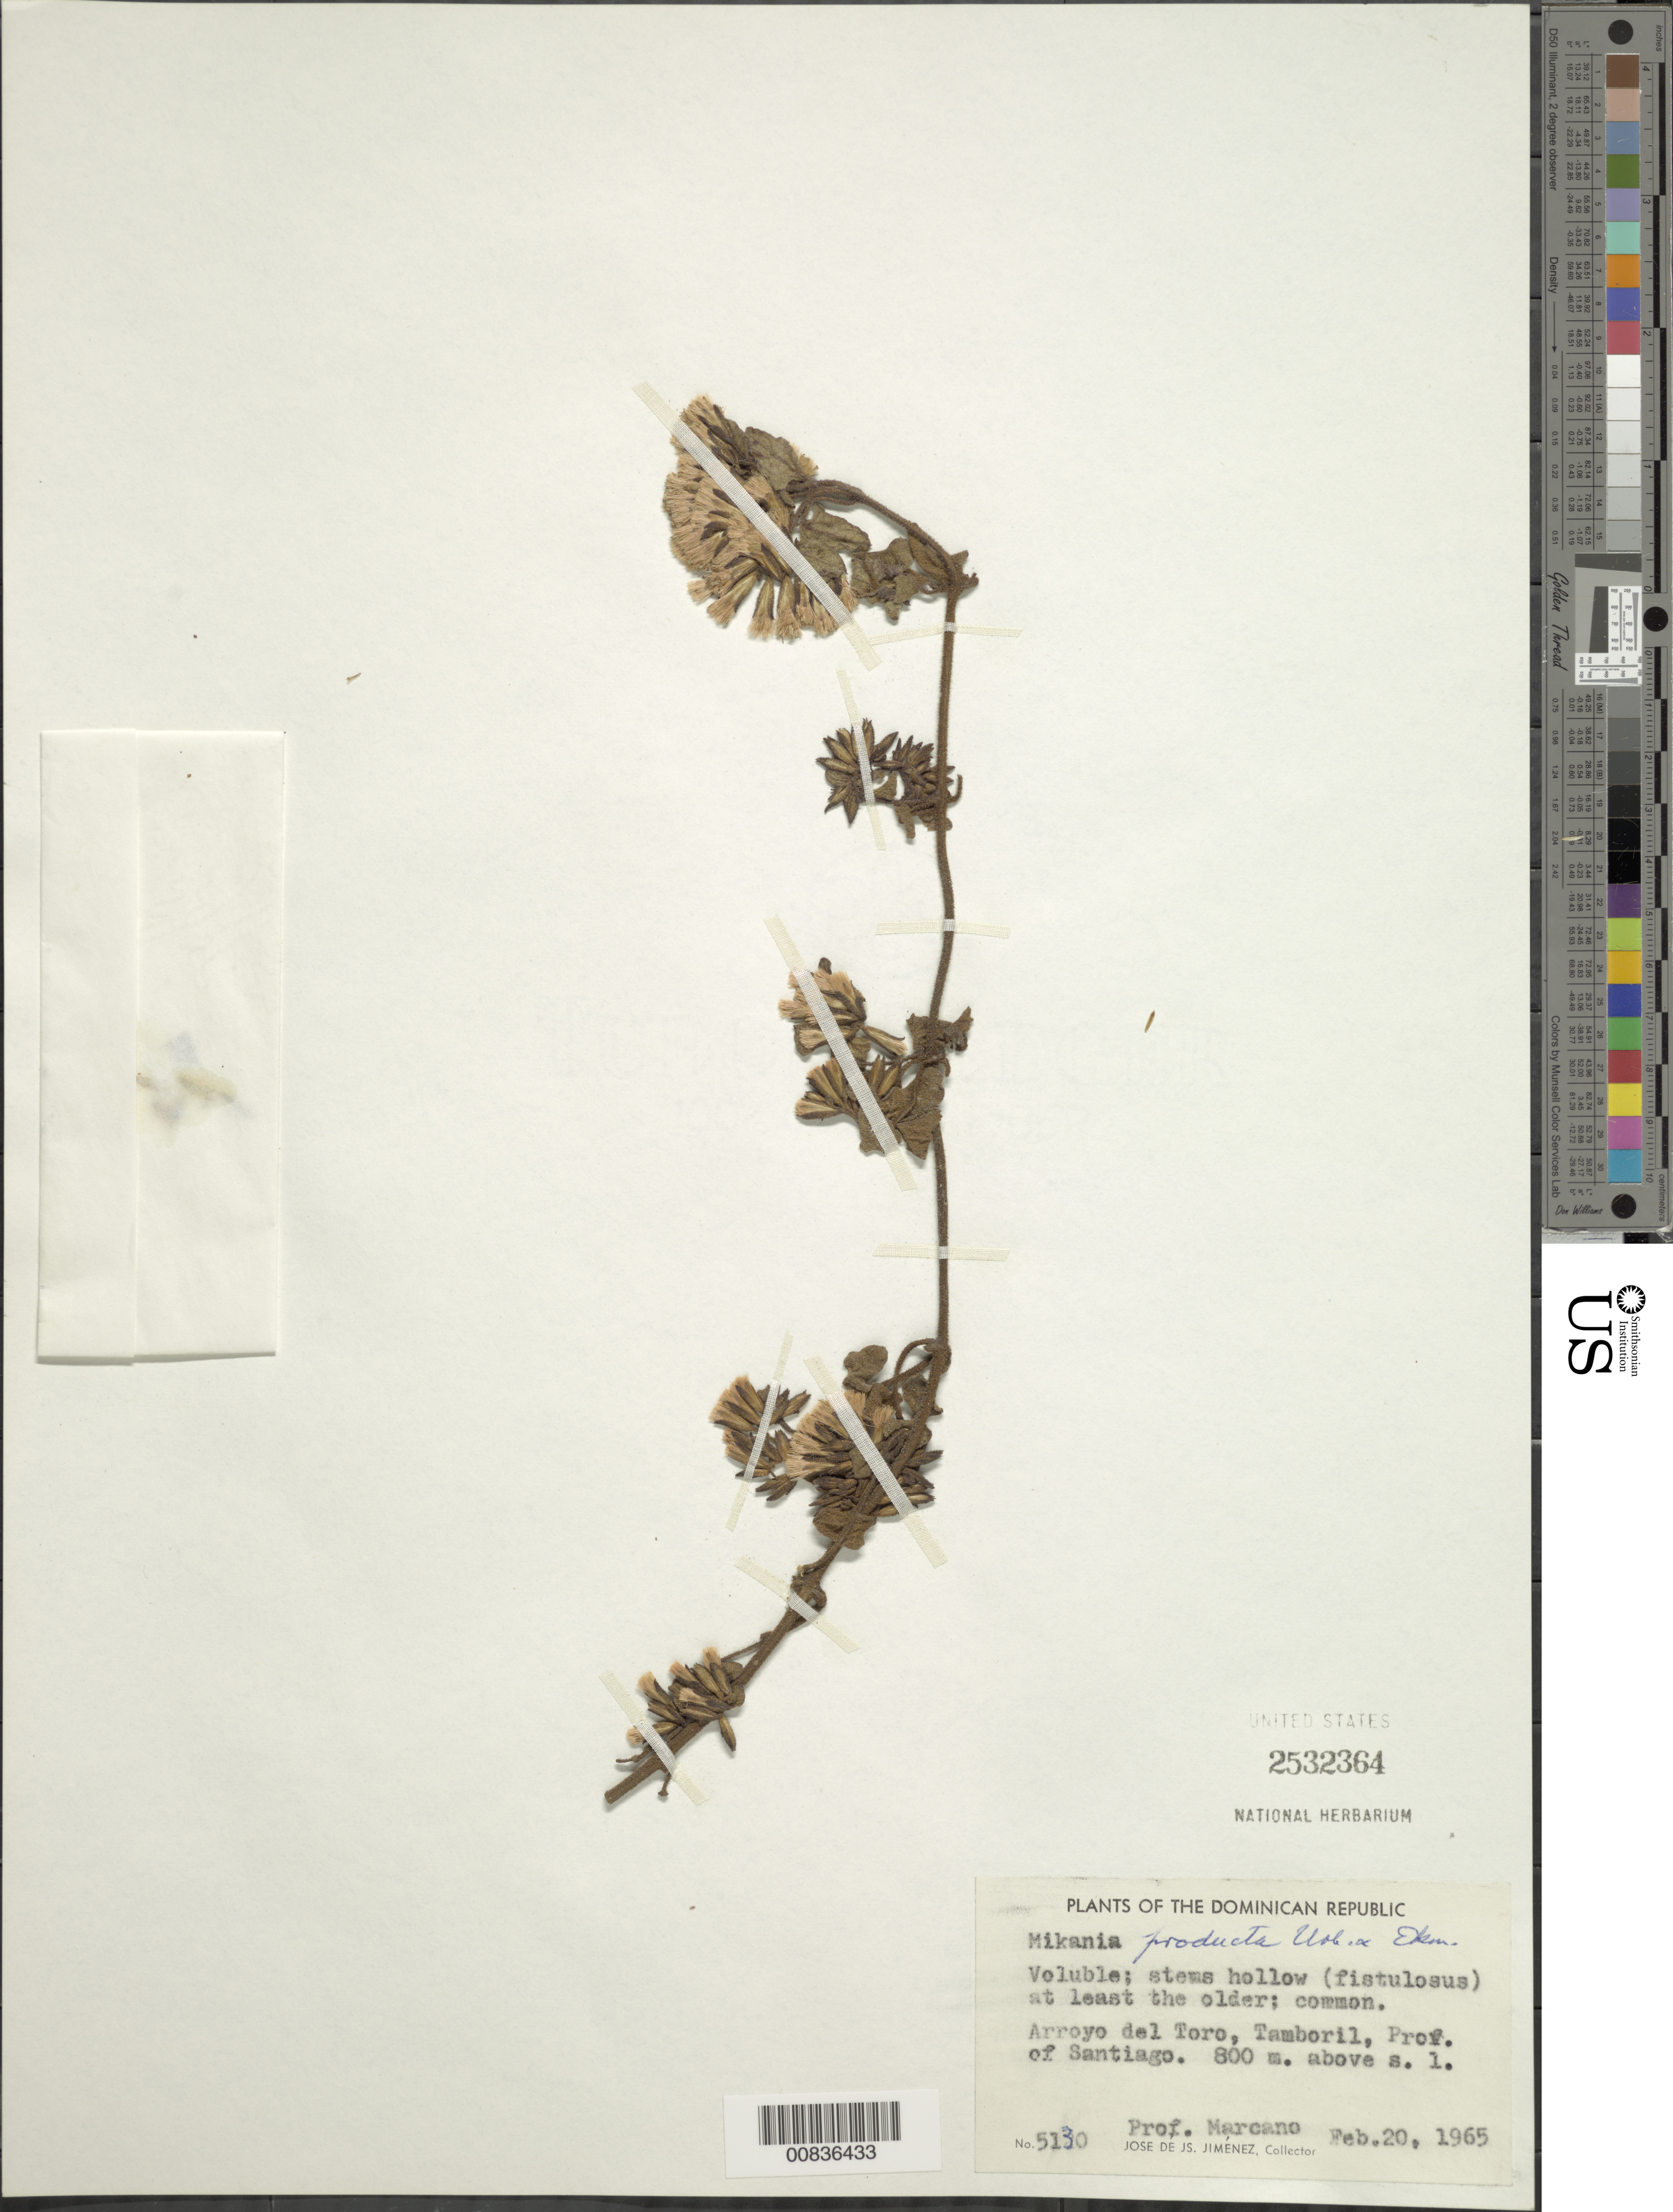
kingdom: Plantae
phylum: Tracheophyta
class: Magnoliopsida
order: Asterales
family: Asteraceae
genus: Mikania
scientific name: Mikania producta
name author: Urb. & Ekman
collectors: J. J. Jiménez Almonte & E. J. Marcano F.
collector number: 5130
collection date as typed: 20 Feb 1965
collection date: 1965-02-20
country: Dominican Republic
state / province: Santiago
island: Hispaniola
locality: Arroyo del Tor, Tamboril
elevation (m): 800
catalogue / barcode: US 2532364